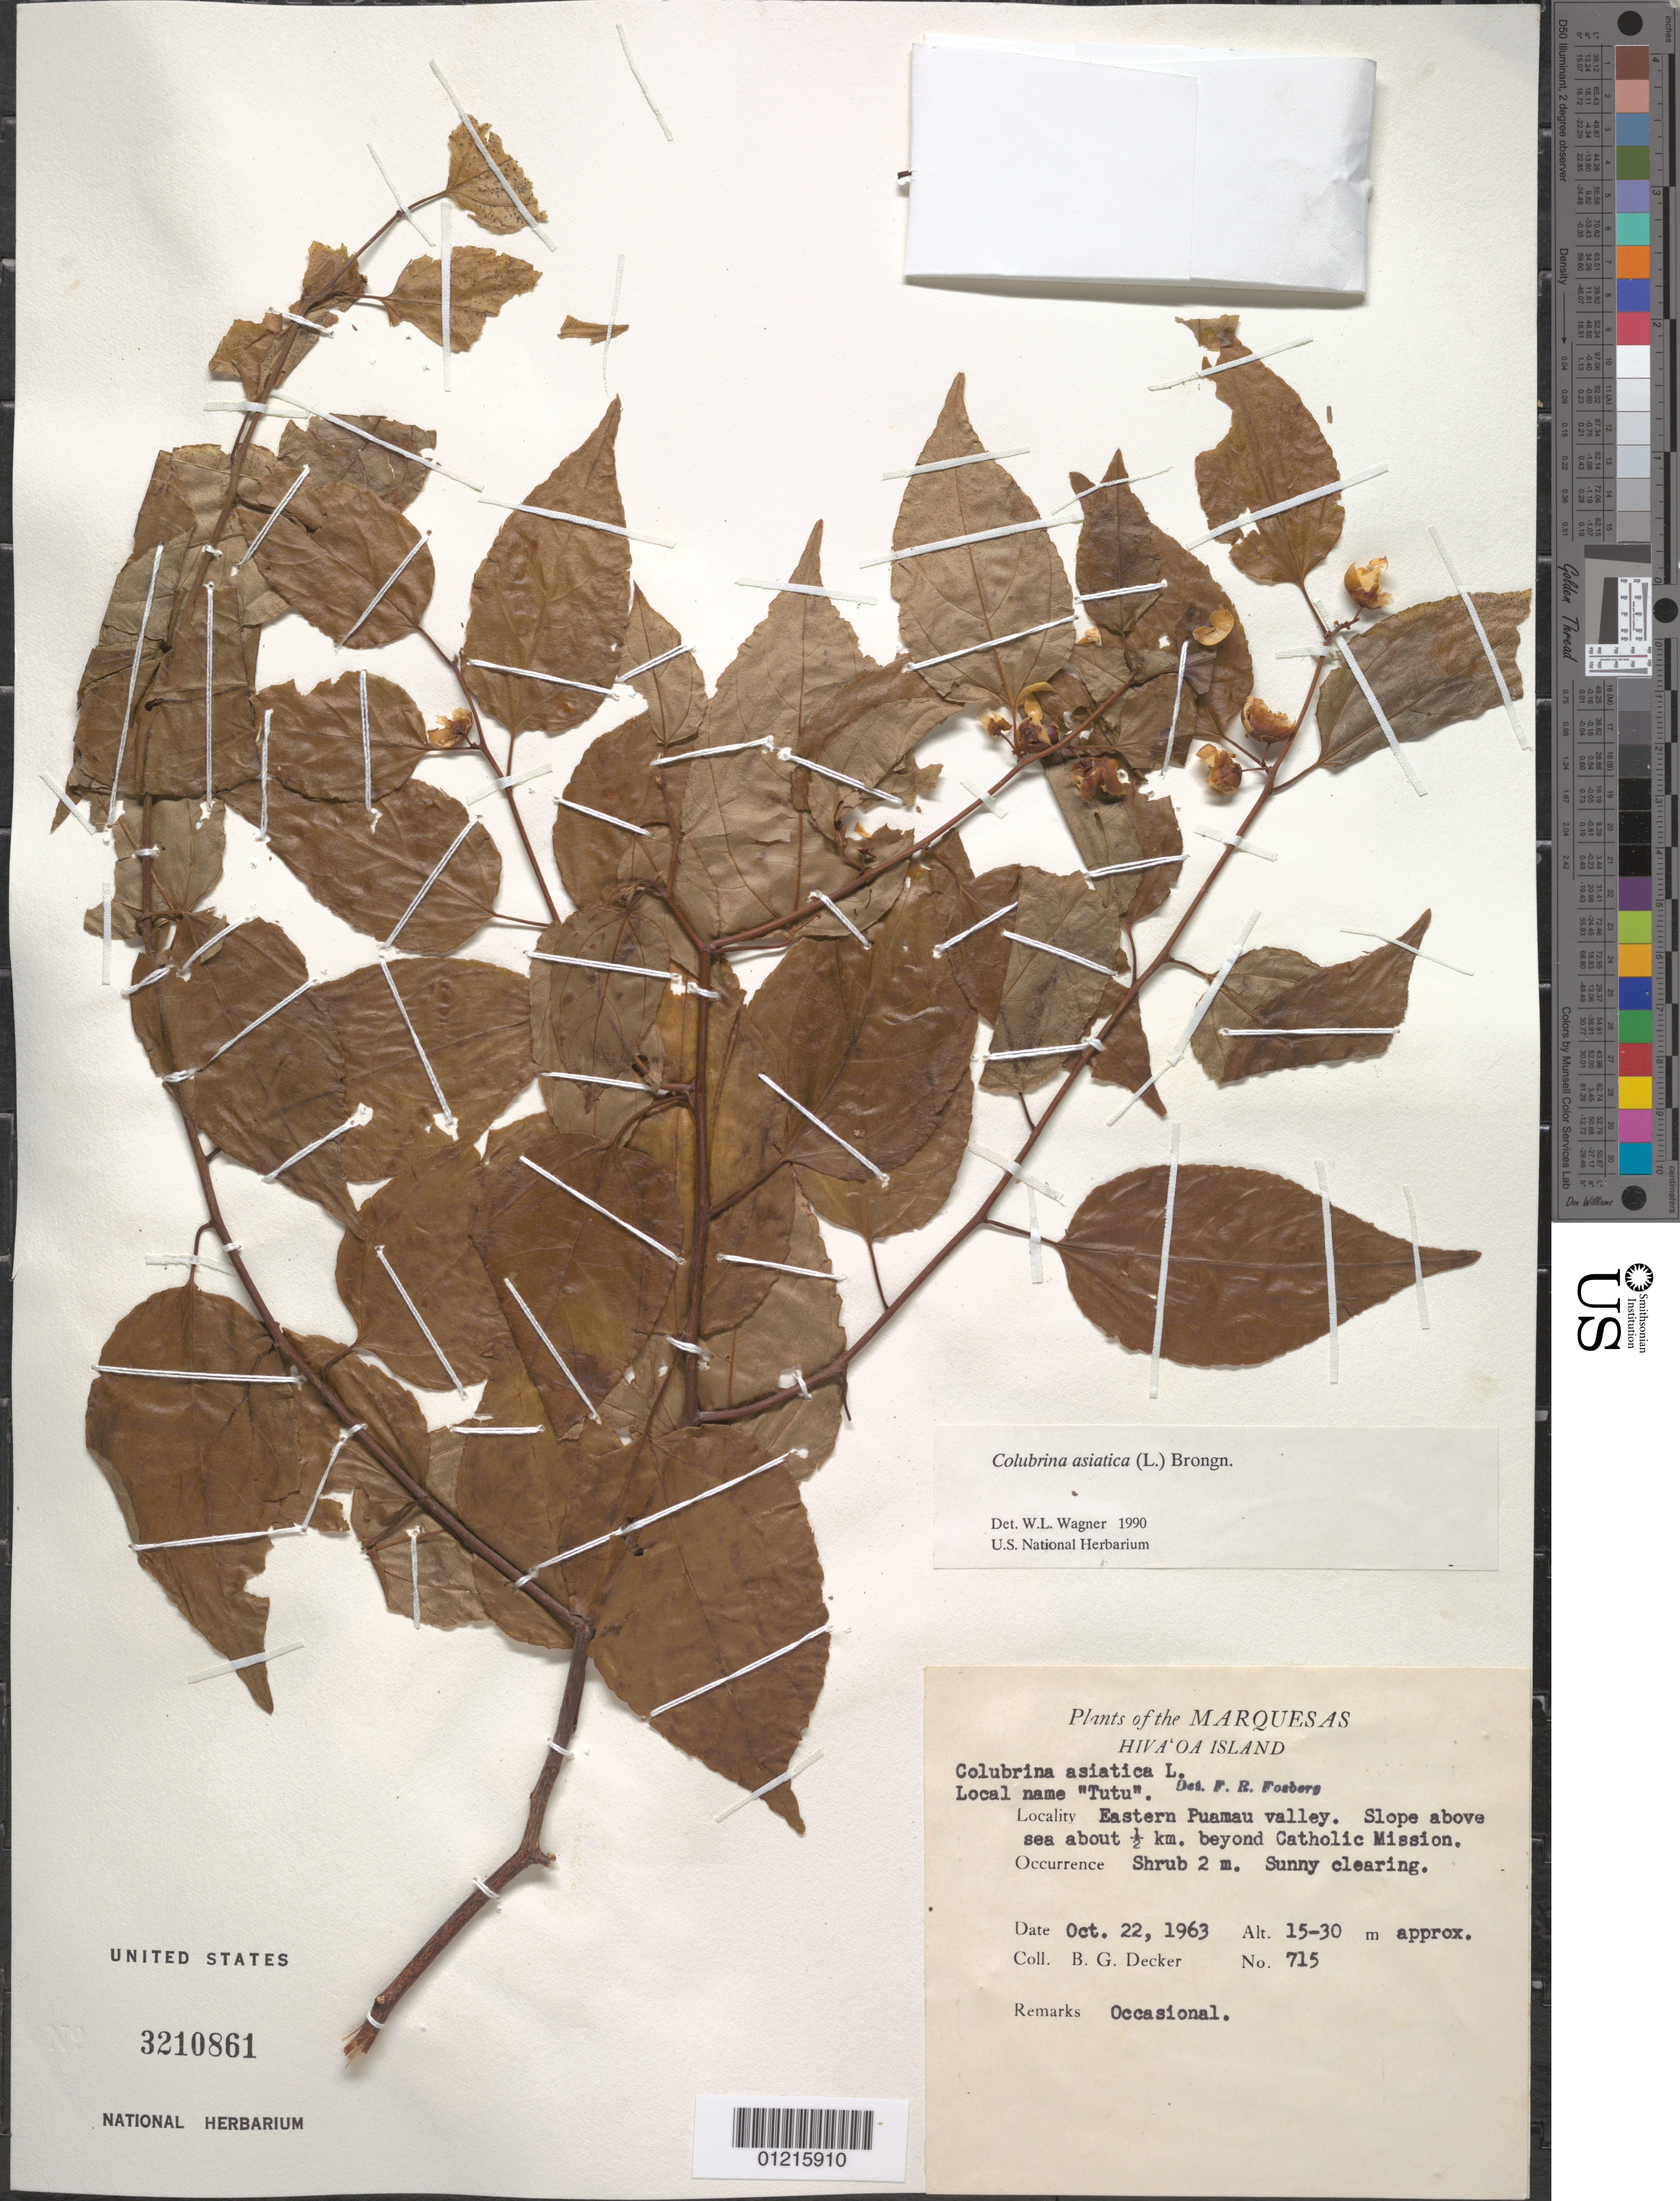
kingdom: Plantae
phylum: Tracheophyta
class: Magnoliopsida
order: Rosales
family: Rhamnaceae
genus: Colubrina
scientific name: Colubrina asiatica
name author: (L.) Brongn.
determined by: Wagner, W. L., (BOT), Smithsonian Institution - National Museum of Natural History (UNITED STATES)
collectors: B. G. Decker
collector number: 715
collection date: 1963-10-22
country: French Polynesia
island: Hiva Oa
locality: E Puamau Valley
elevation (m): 15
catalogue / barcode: US 3210861